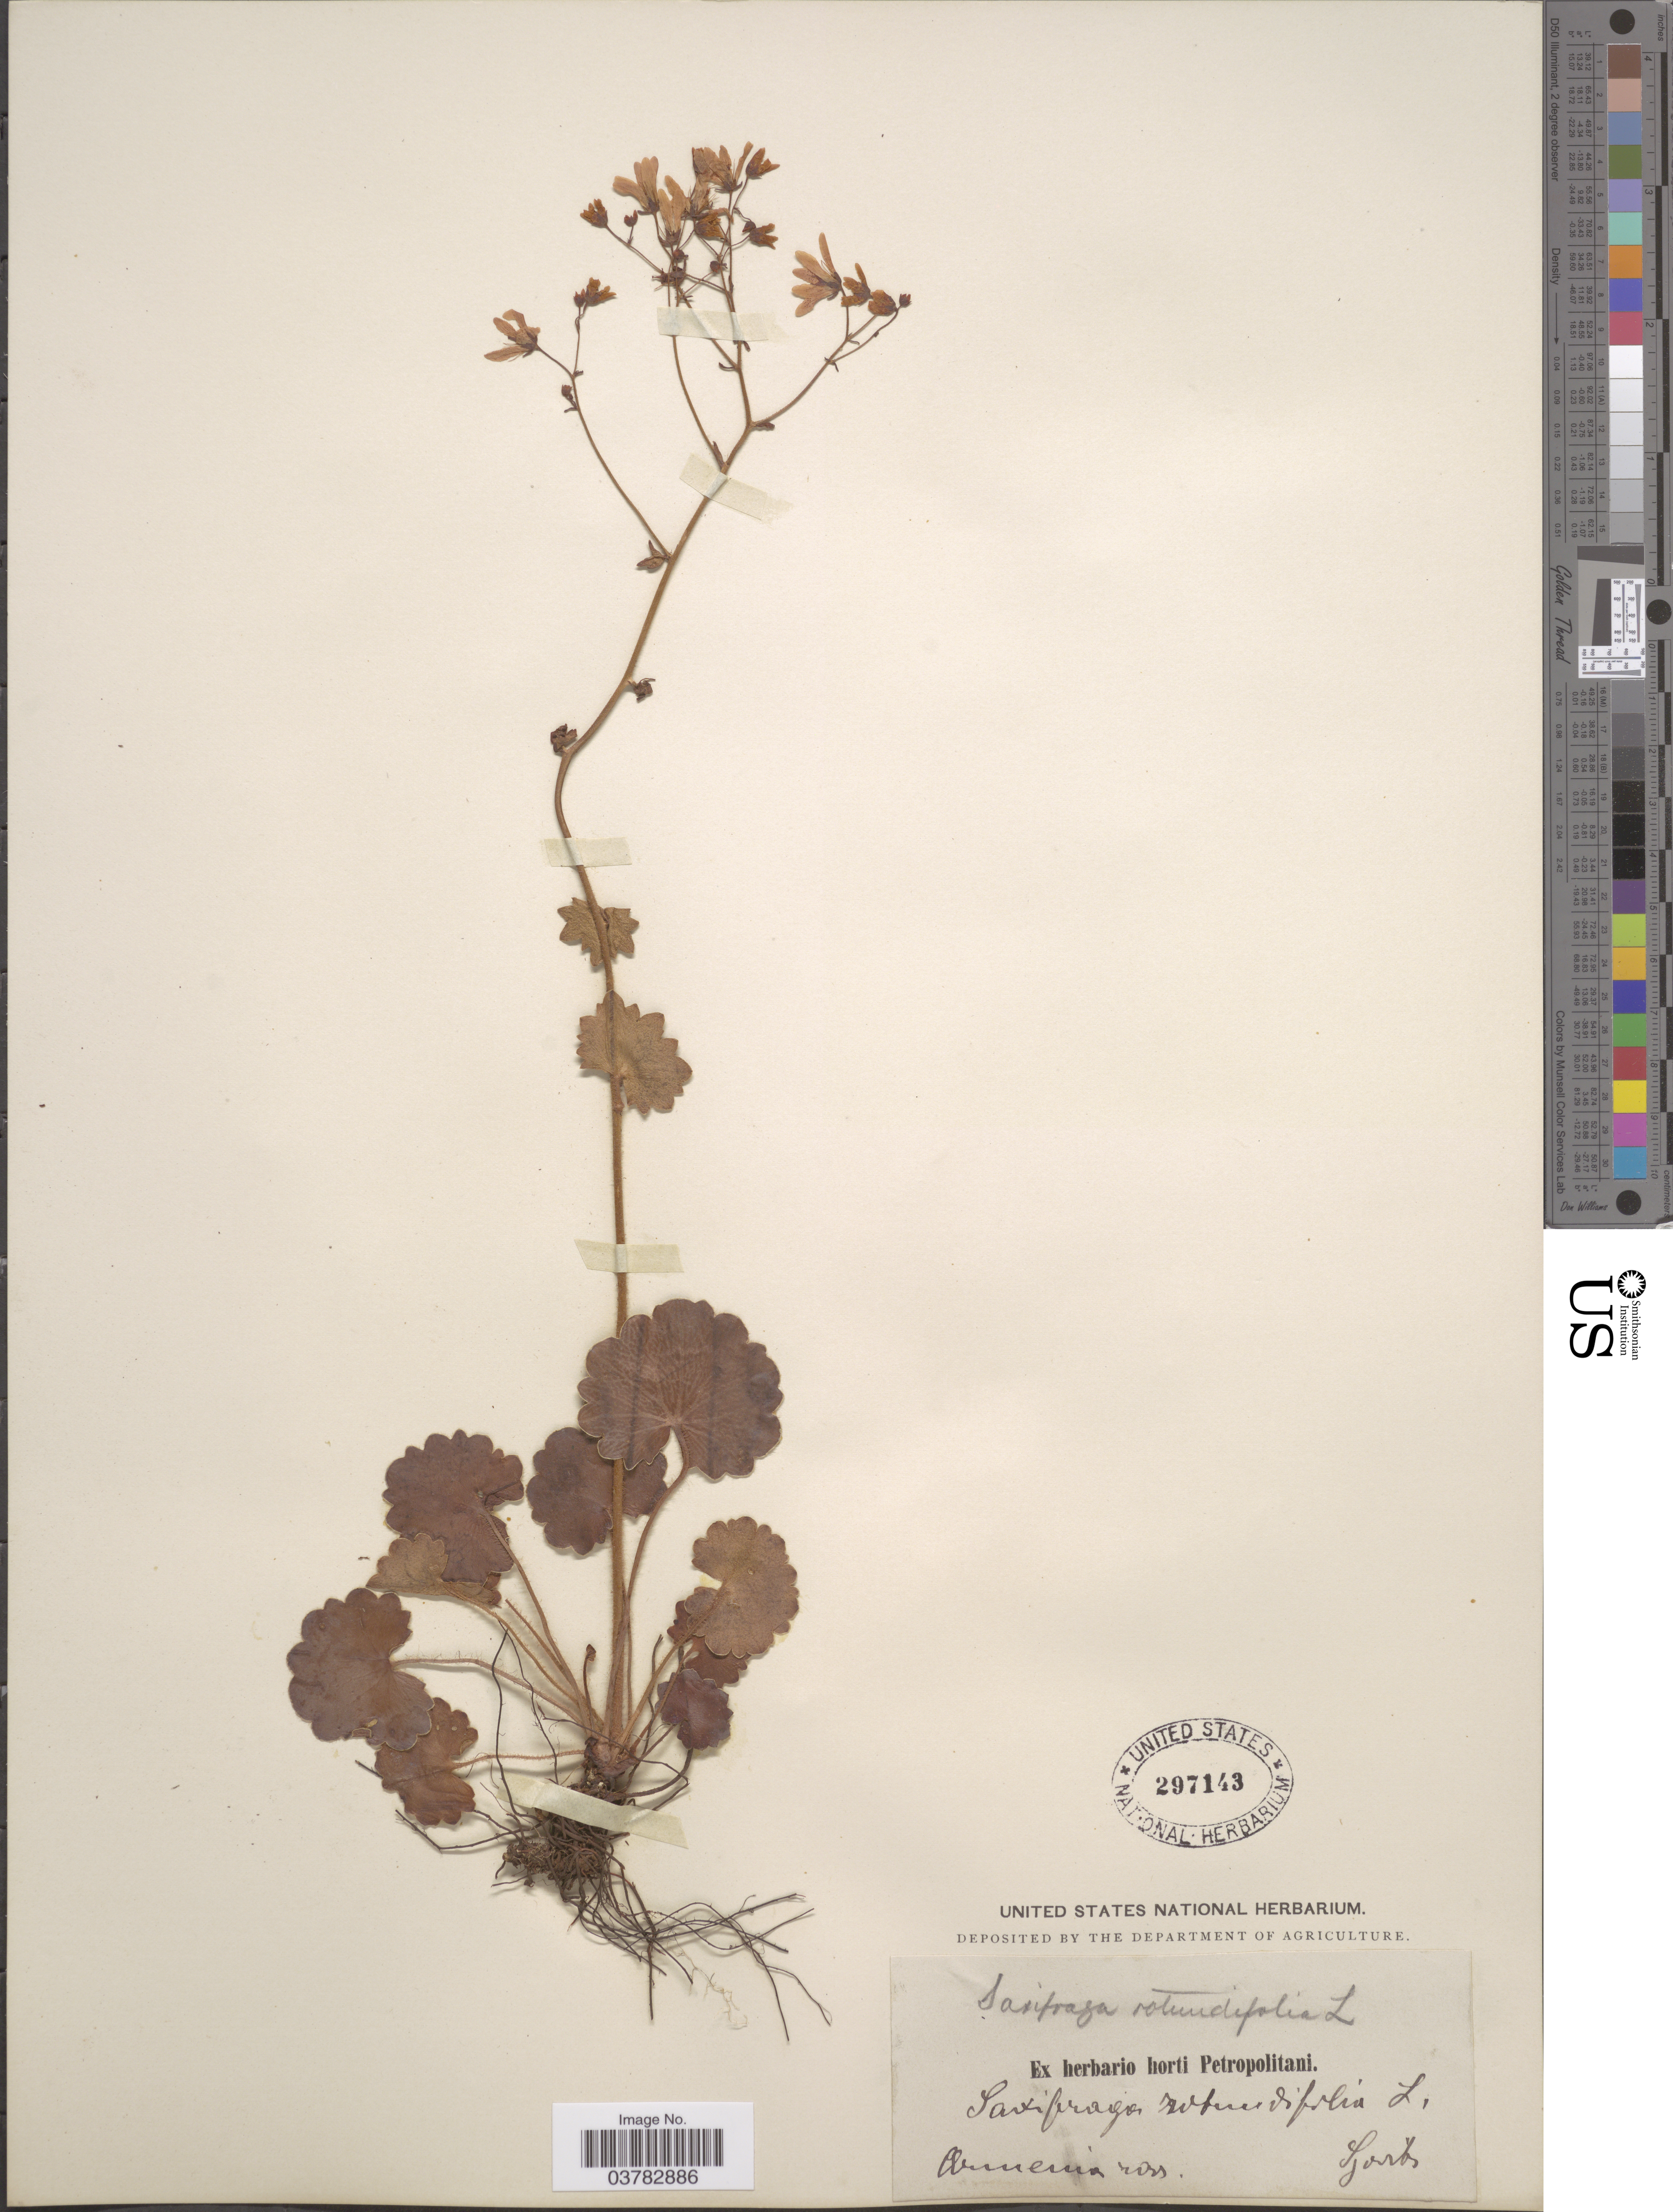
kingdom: Plantae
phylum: Tracheophyta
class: Magnoliopsida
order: Saxifragales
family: Saxifragaceae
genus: Saxifraga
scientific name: Saxifraga rotundifolia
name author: L.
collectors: Szovits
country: Armenia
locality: Armenia ross.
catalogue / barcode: US 297143